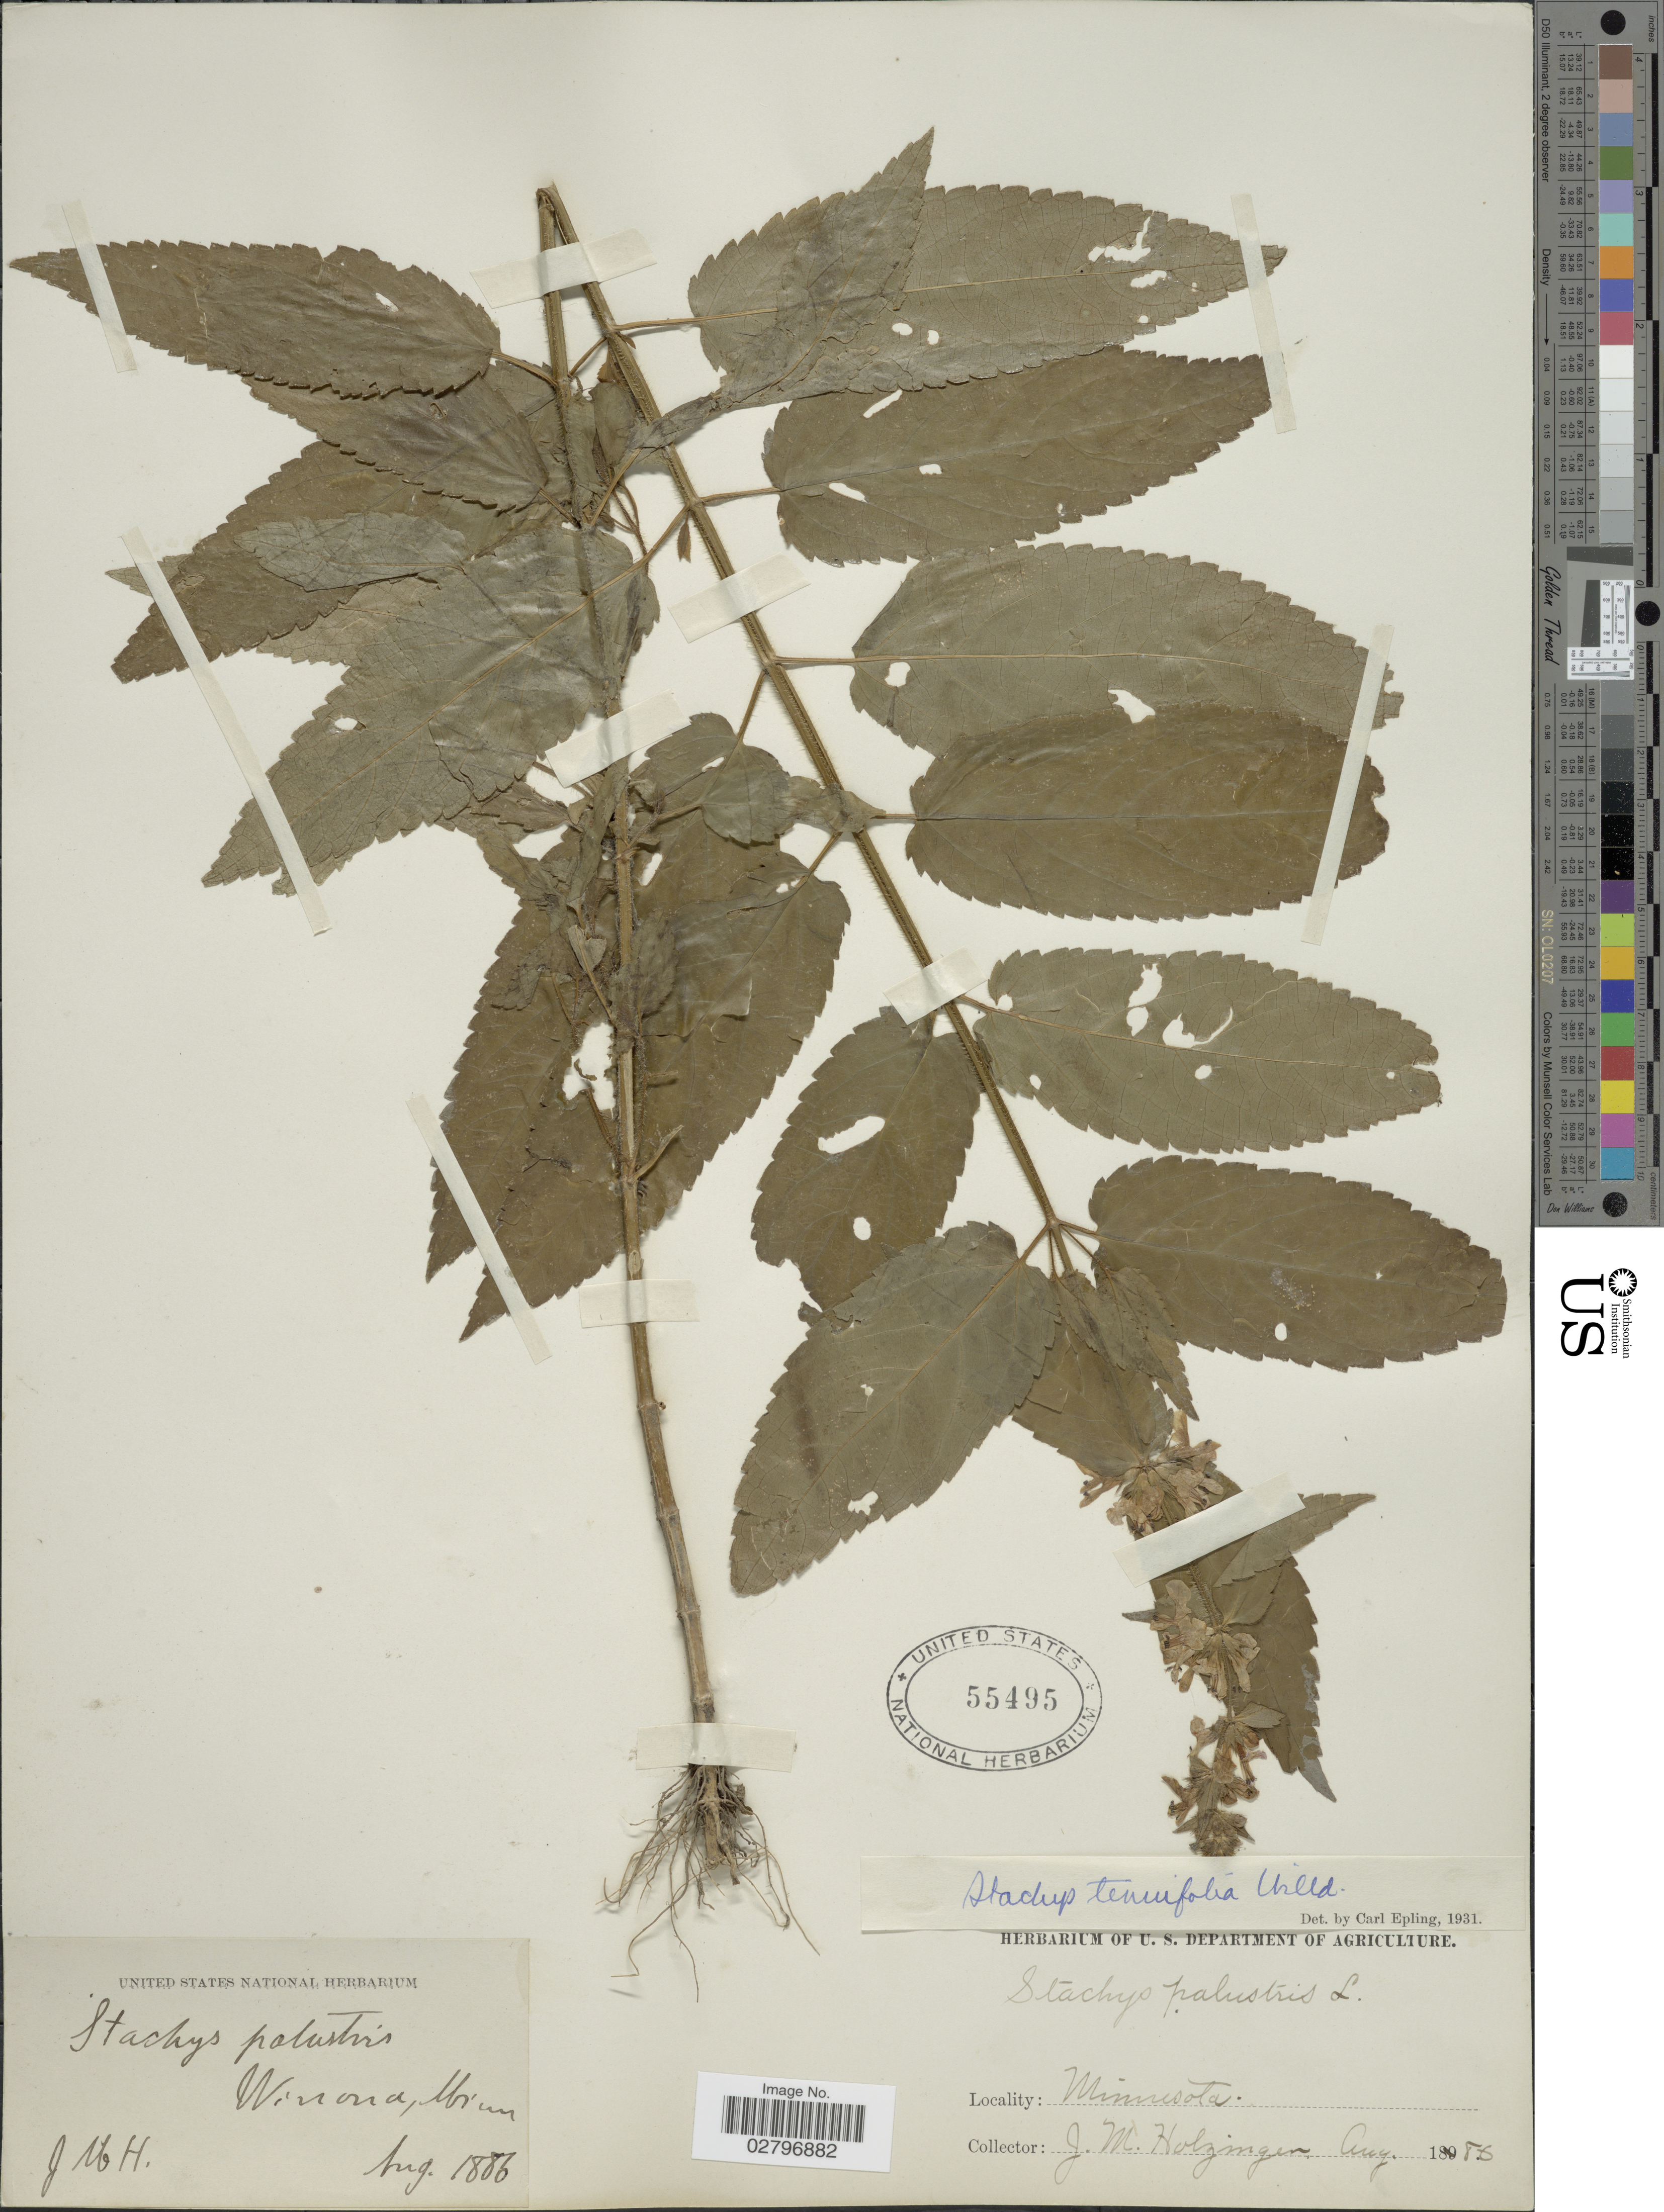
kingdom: Plantae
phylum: Tracheophyta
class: Magnoliopsida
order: Lamiales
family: Lamiaceae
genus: Stachys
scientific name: Stachys tenuifolia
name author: Willd.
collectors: J. M. Holzinger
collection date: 1886-08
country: United States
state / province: Minnesota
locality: Winona, Minn.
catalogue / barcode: US 55495